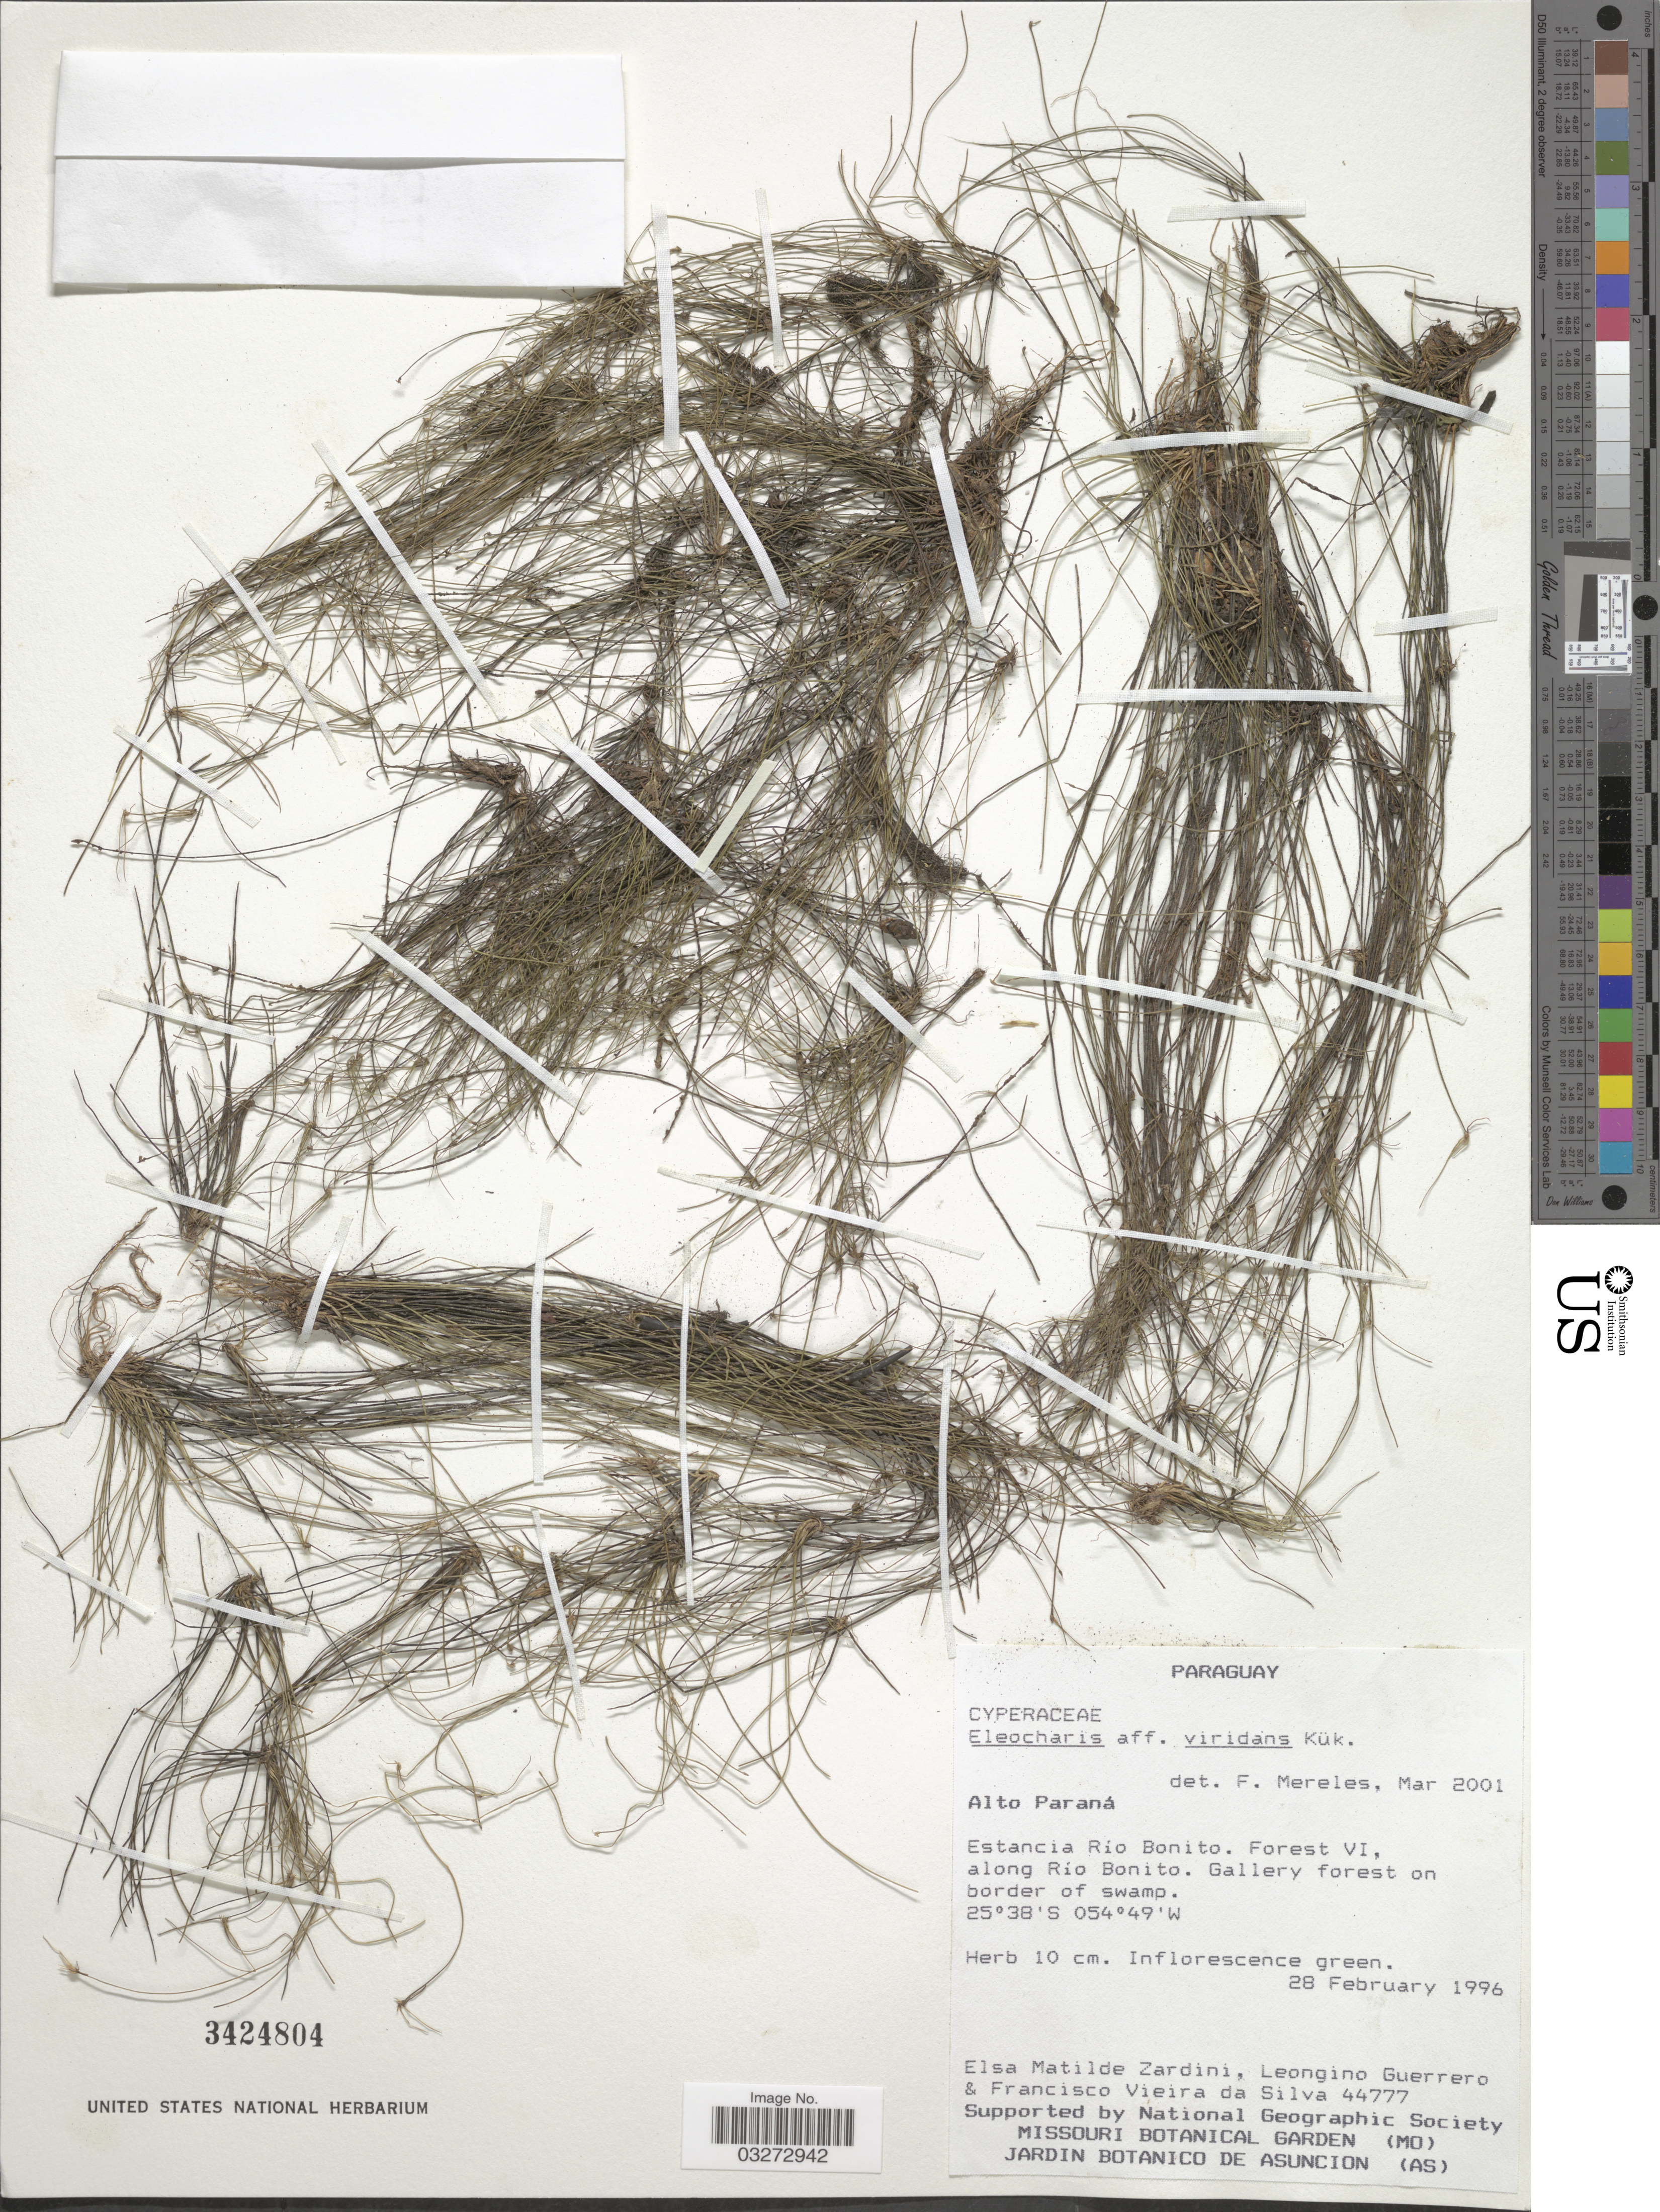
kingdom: Plantae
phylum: Tracheophyta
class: Liliopsida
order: Poales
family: Cyperaceae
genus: Eleocharis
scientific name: Eleocharis viridans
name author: Kük. ex Osten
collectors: E. M. Zardini, L. Guerrero & F. Vieira da Silva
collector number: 44777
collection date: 1996-02-28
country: Paraguay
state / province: Alto Parana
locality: Estancia Río Bonito. Forest VI, along Río Bonito.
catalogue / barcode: US 3424804